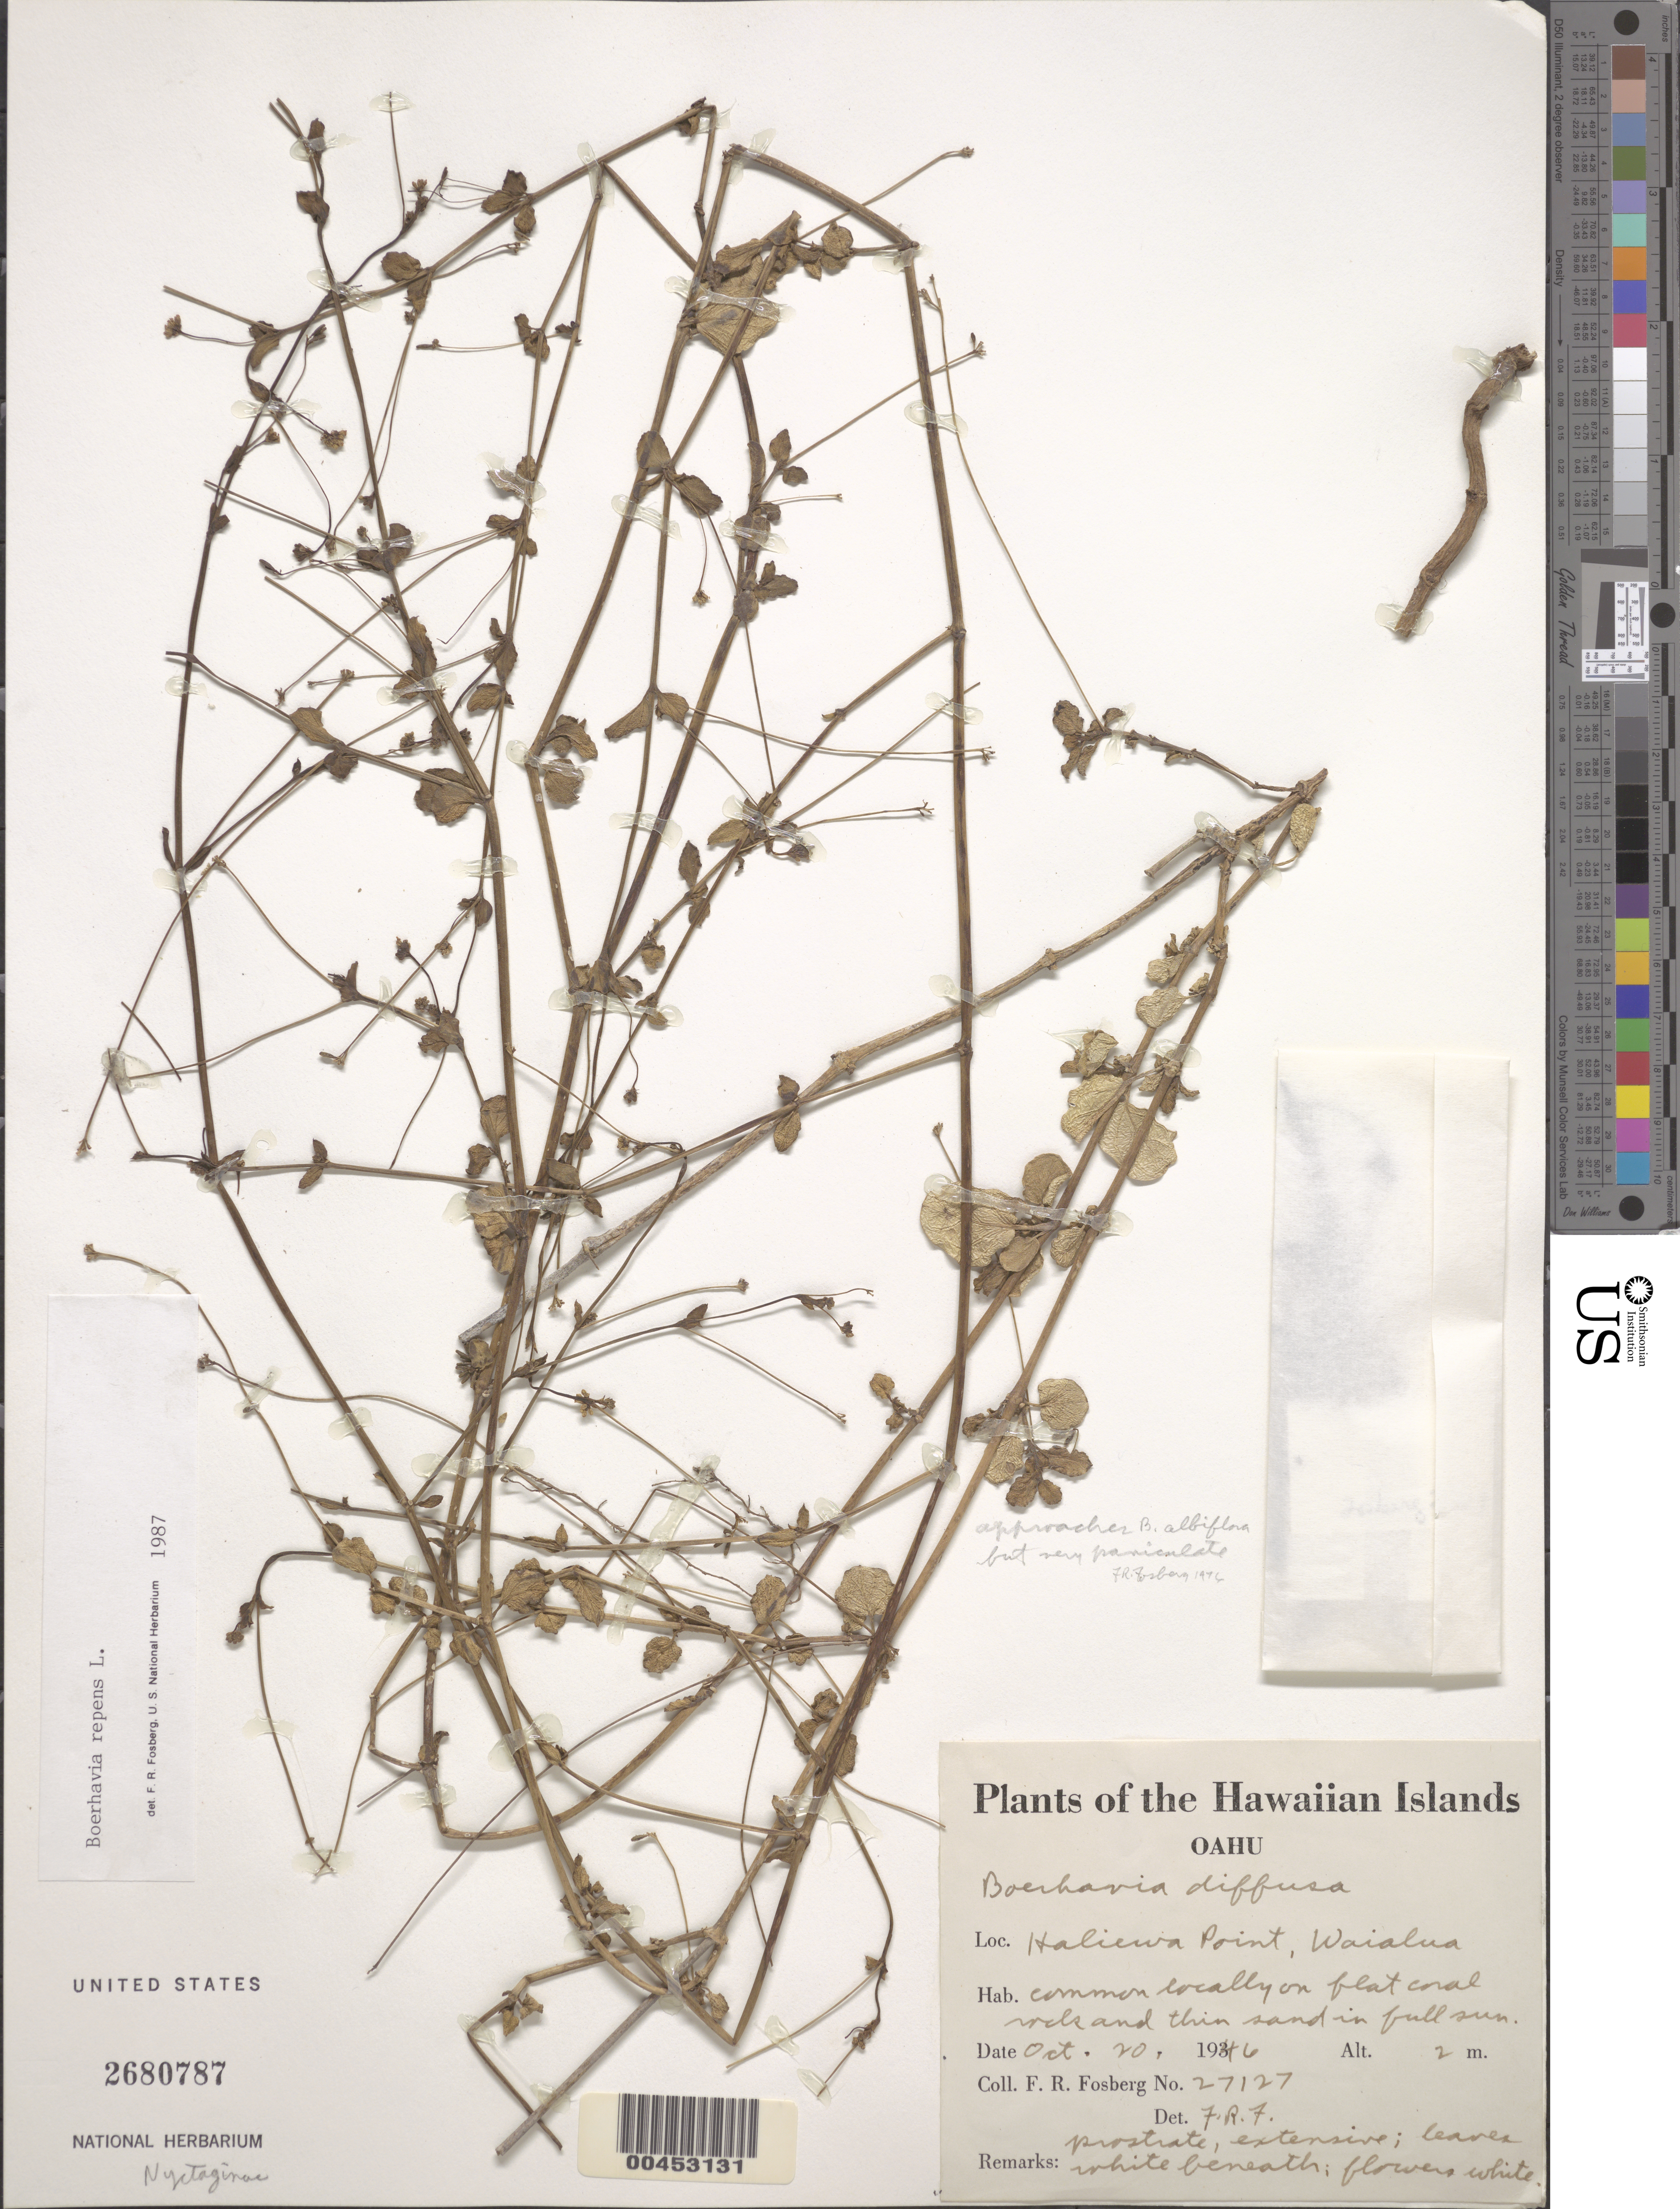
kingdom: Plantae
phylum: Tracheophyta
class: Magnoliopsida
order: Caryophyllales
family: Nyctaginaceae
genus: Boerhavia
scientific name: Boerhavia repens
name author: L.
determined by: Fosberg, F. R.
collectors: F. R. Fosberg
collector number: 27127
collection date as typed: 20 Oct 1946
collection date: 1946-10-20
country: United States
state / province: Hawaii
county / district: Honolulu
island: Oahu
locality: Haliewa Point, Waialua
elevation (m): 2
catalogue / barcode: US 2680787